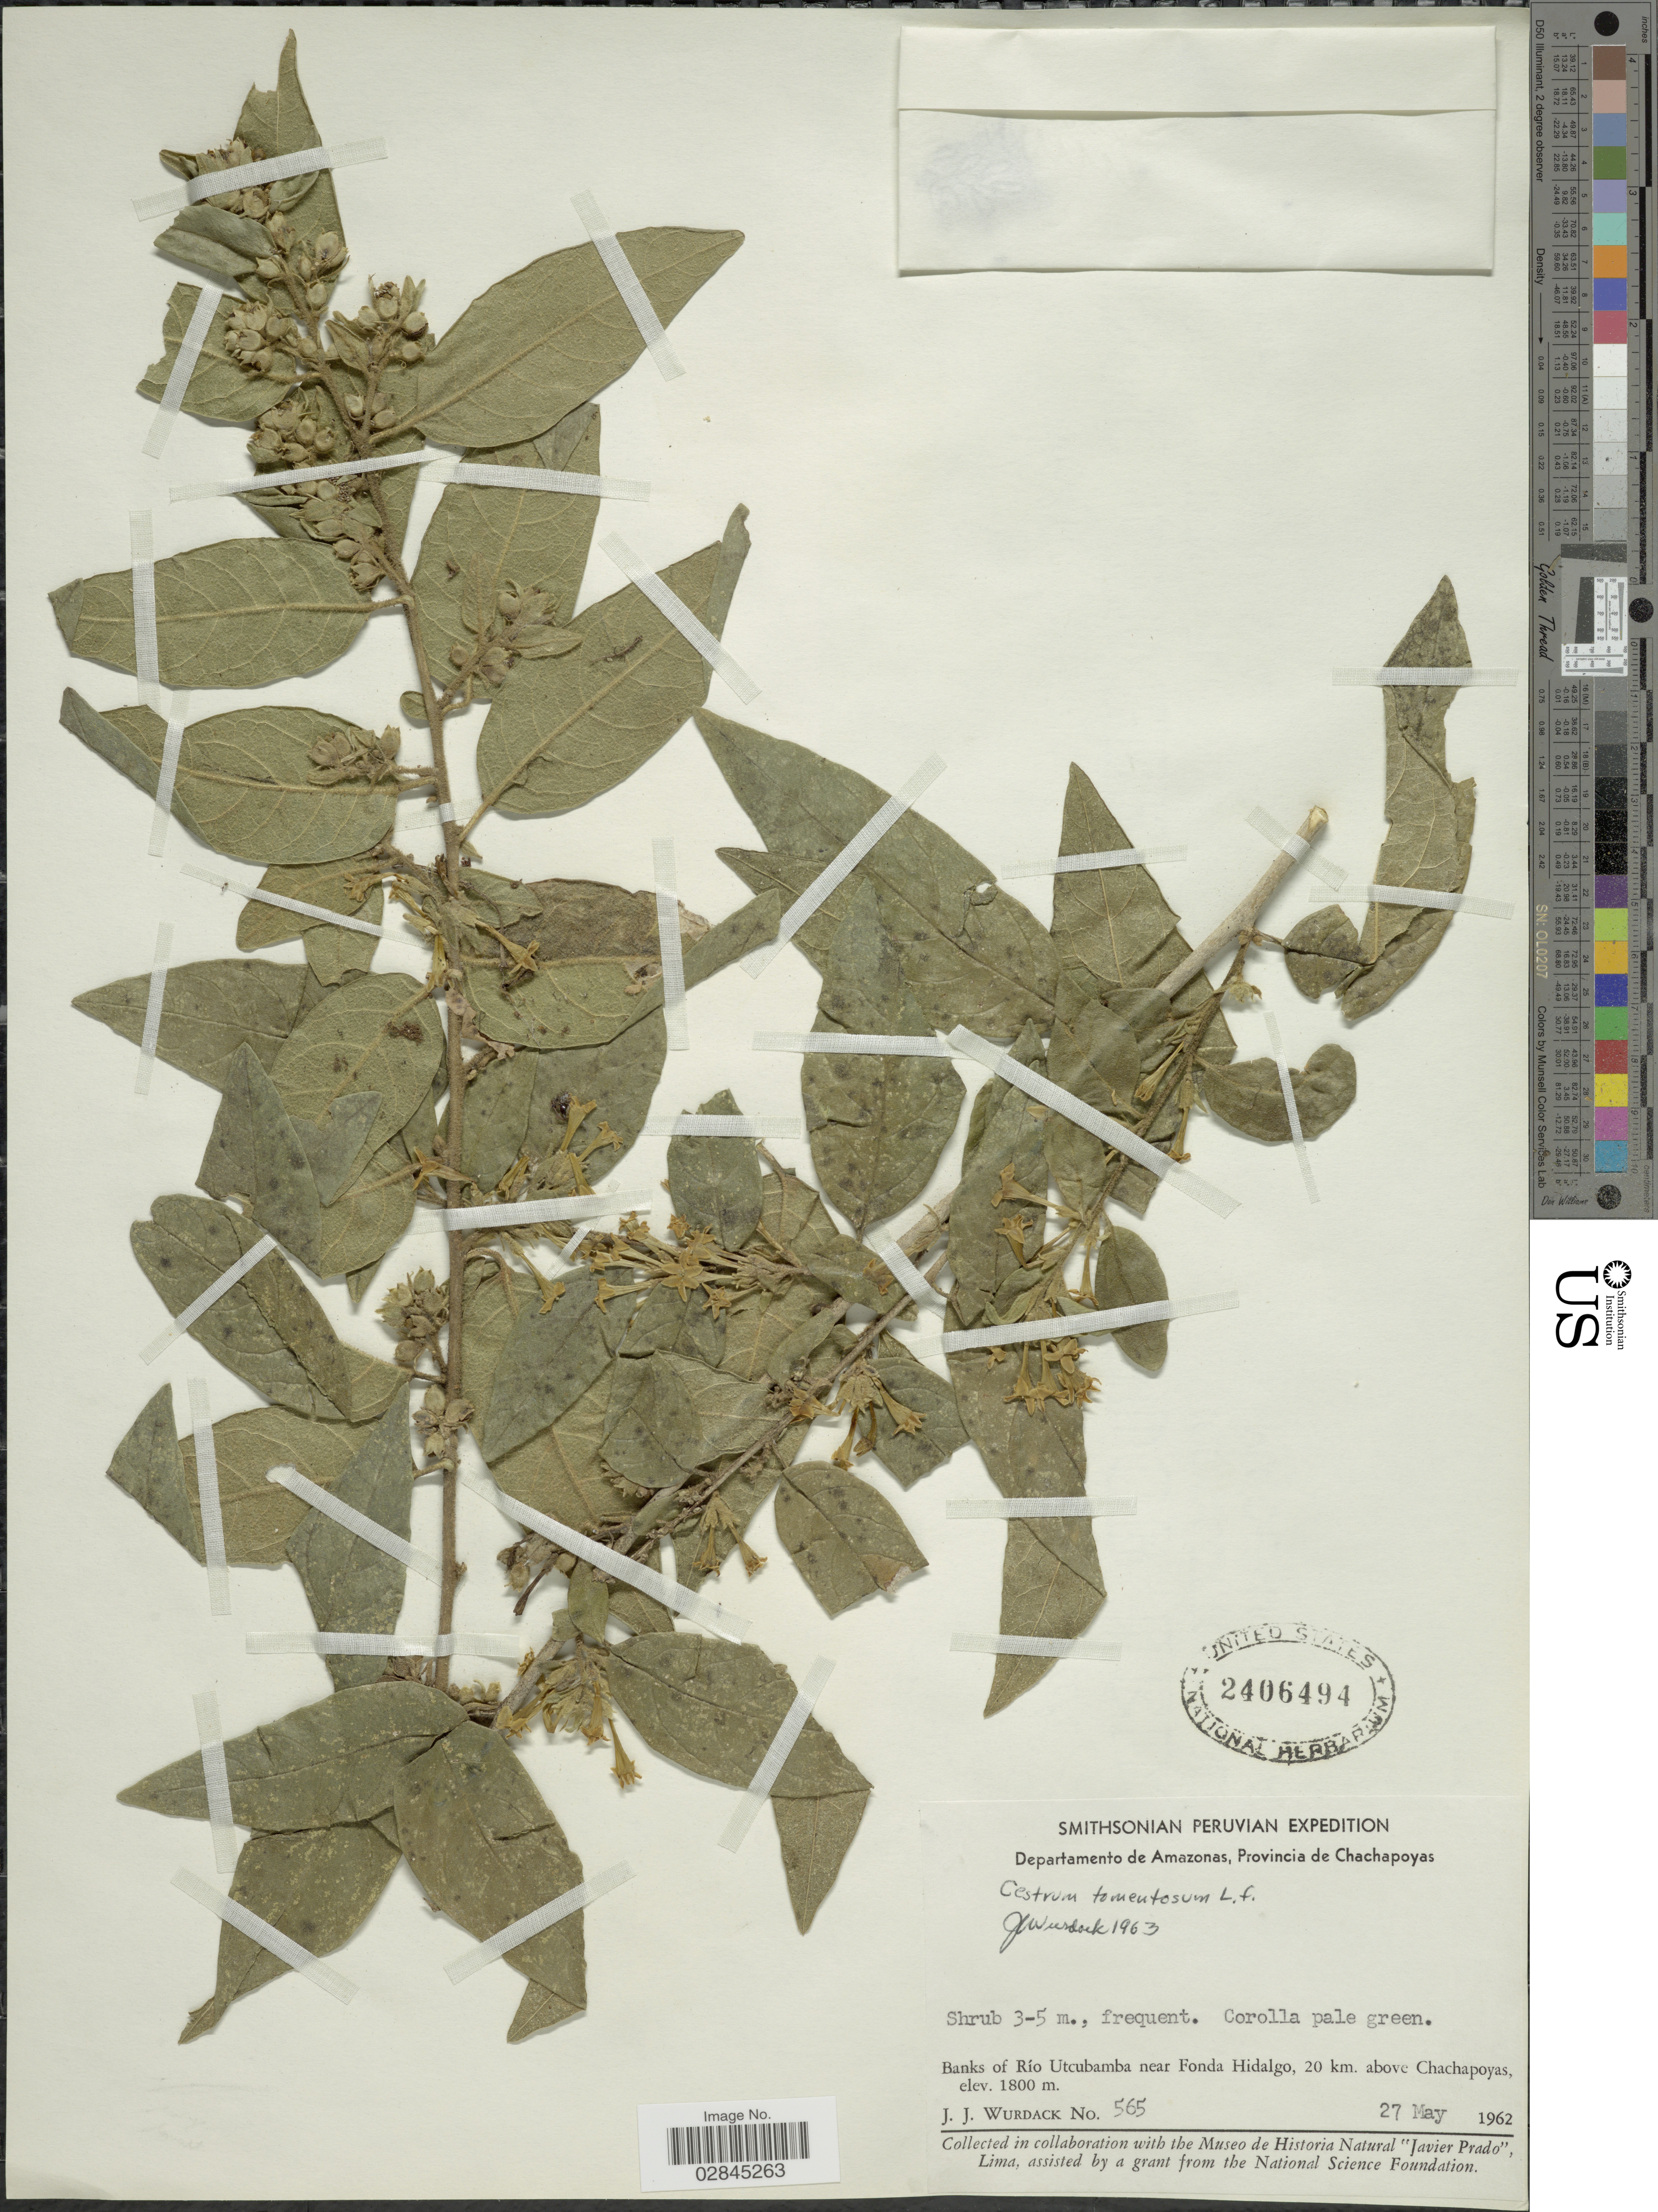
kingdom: Plantae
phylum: Tracheophyta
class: Magnoliopsida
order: Solanales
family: Solanaceae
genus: Cestrum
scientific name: Cestrum tomentosum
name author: L. f.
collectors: J. J. Wurdack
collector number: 565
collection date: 1962-05-27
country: Peru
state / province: Amazonas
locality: Departamento de Amazonas, Provincia de Chachapoyas. Banks of Río Utcubamba near Fonda Hidalgo, 20 km. above Chachapoyas.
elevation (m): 1800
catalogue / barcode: US 2406494